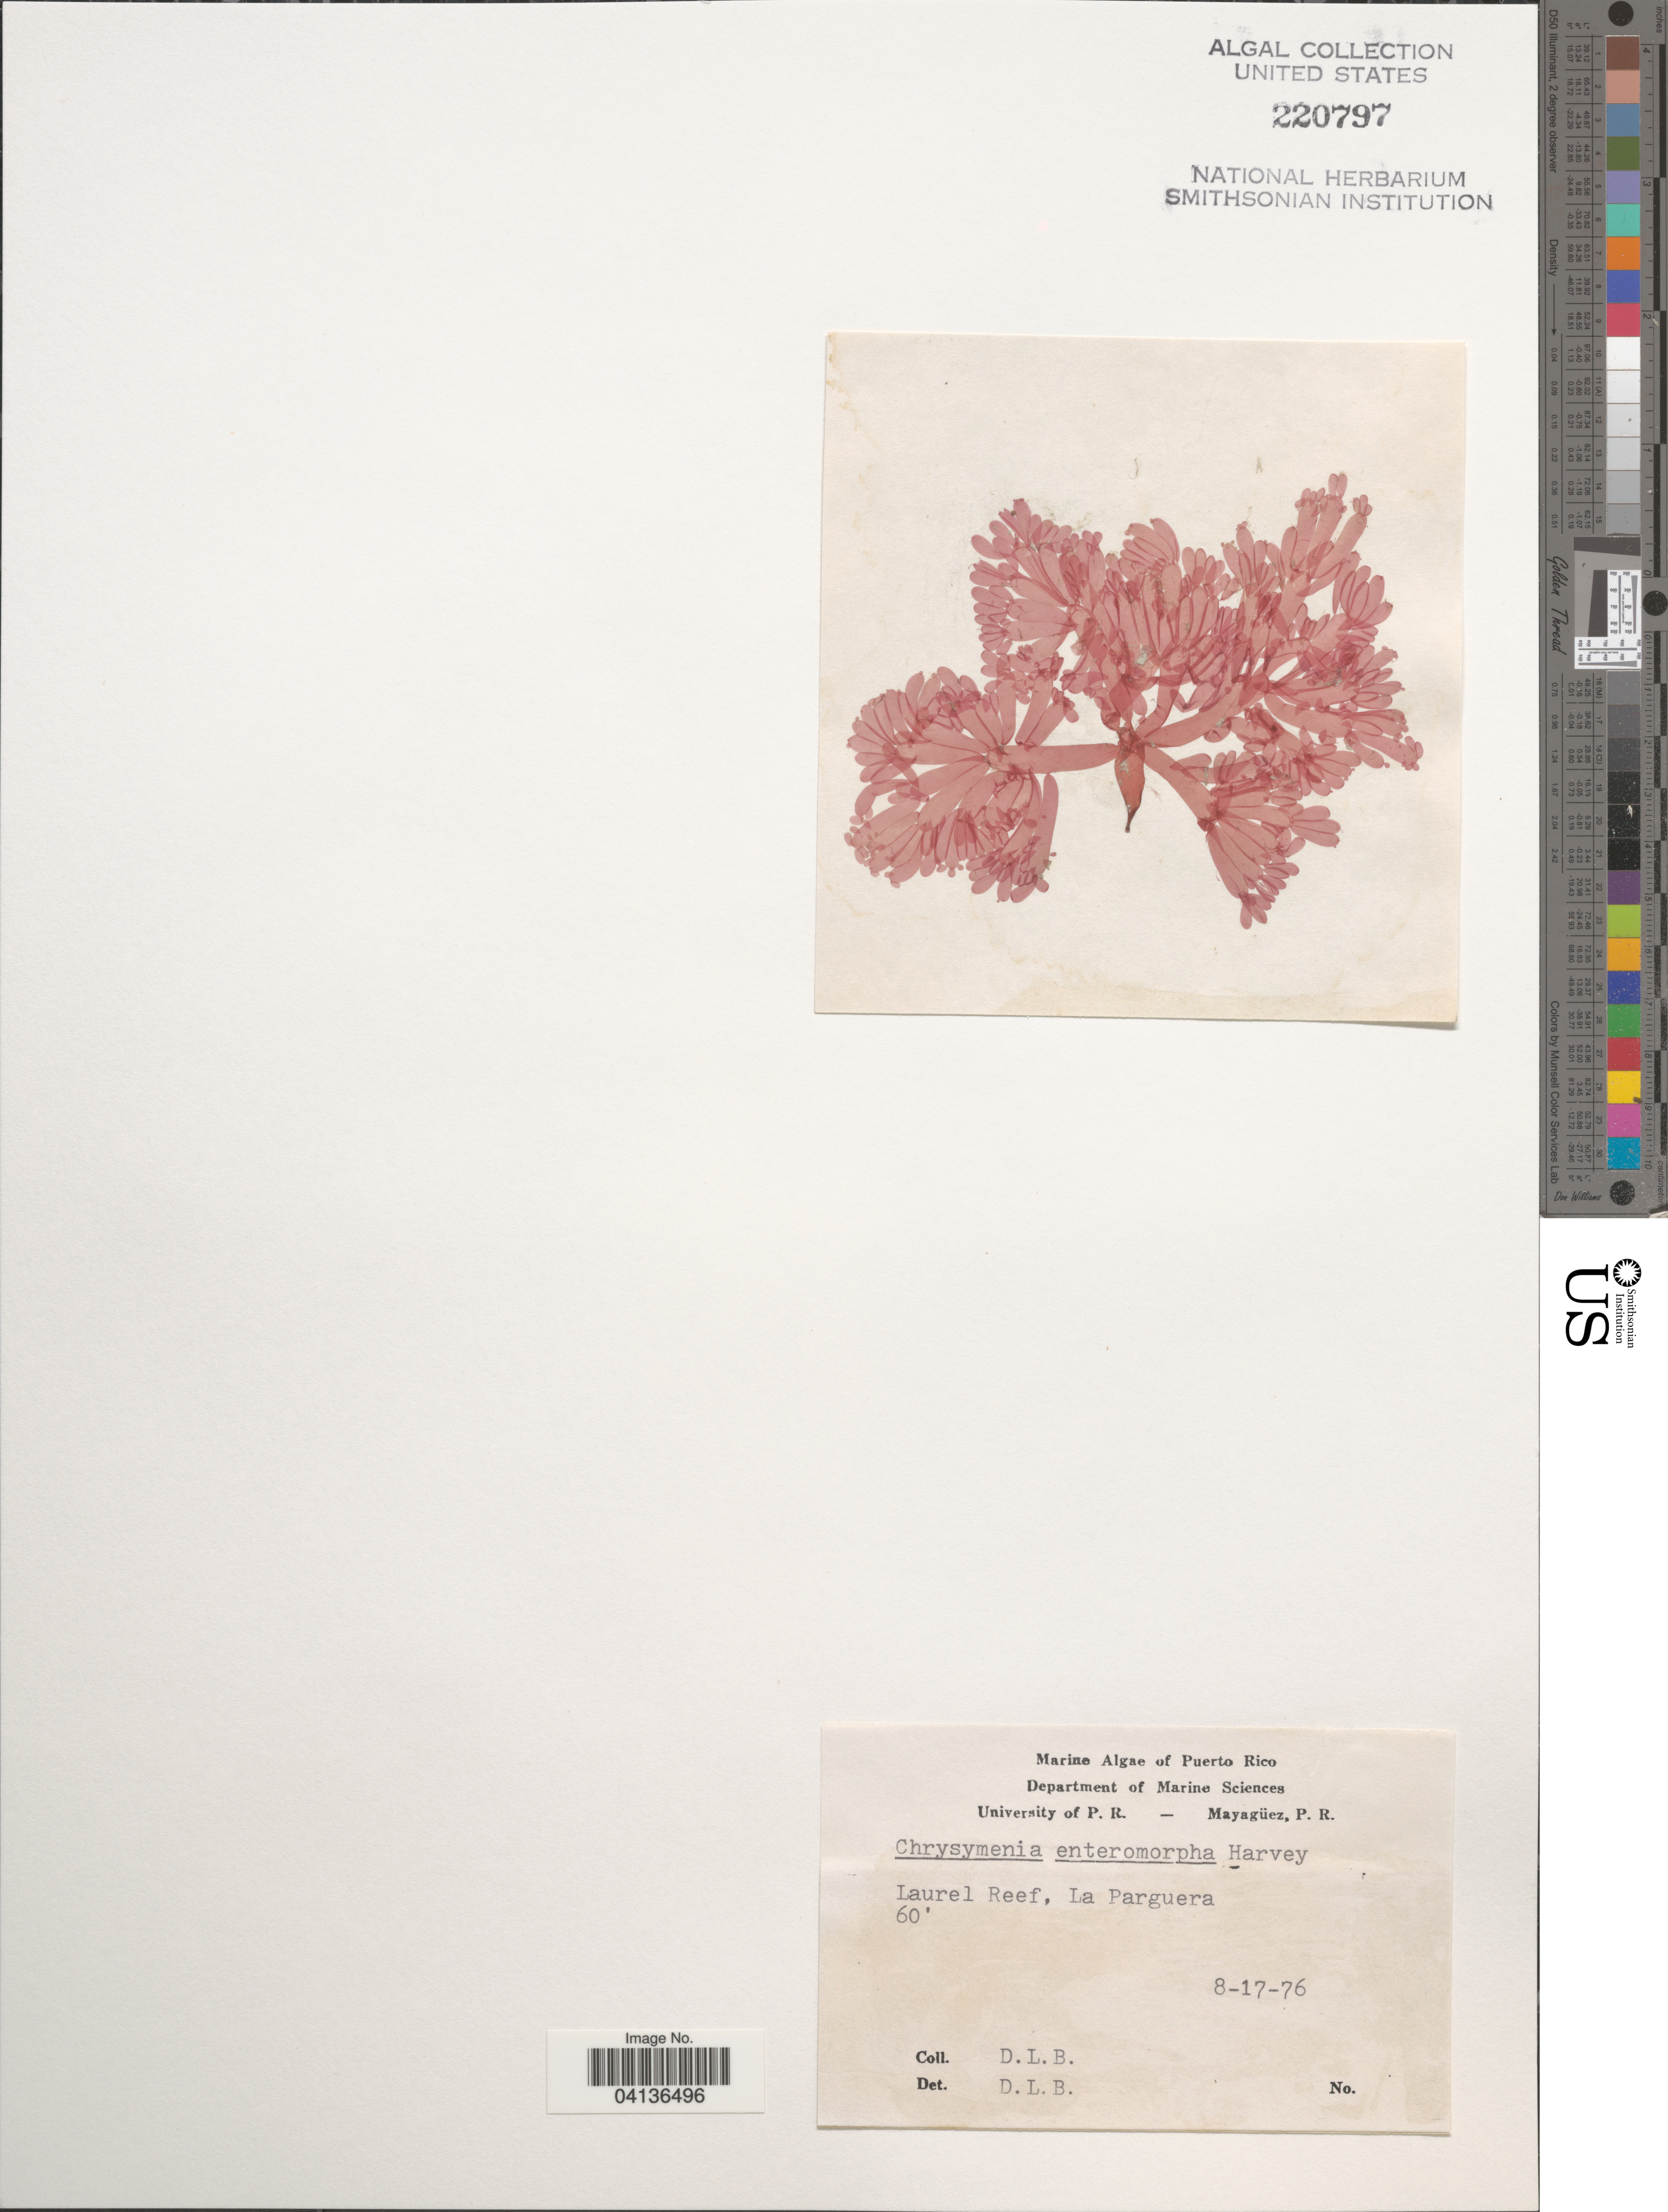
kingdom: Plantae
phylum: Rhodophyta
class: Florideophyceae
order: Rhodymeniales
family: Rhodymeniaceae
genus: Botryocladia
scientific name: Botryocladia enteromorpha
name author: (Harv.) W.E. Schmidt et al. in W.E. Schmidt et al.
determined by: Algae name updating Project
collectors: D. L. B.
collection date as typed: Transcribed d/m/y: 17/8/76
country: Puerto Rico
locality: Laurel reef, La Parguera.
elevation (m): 18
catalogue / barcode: US 220797